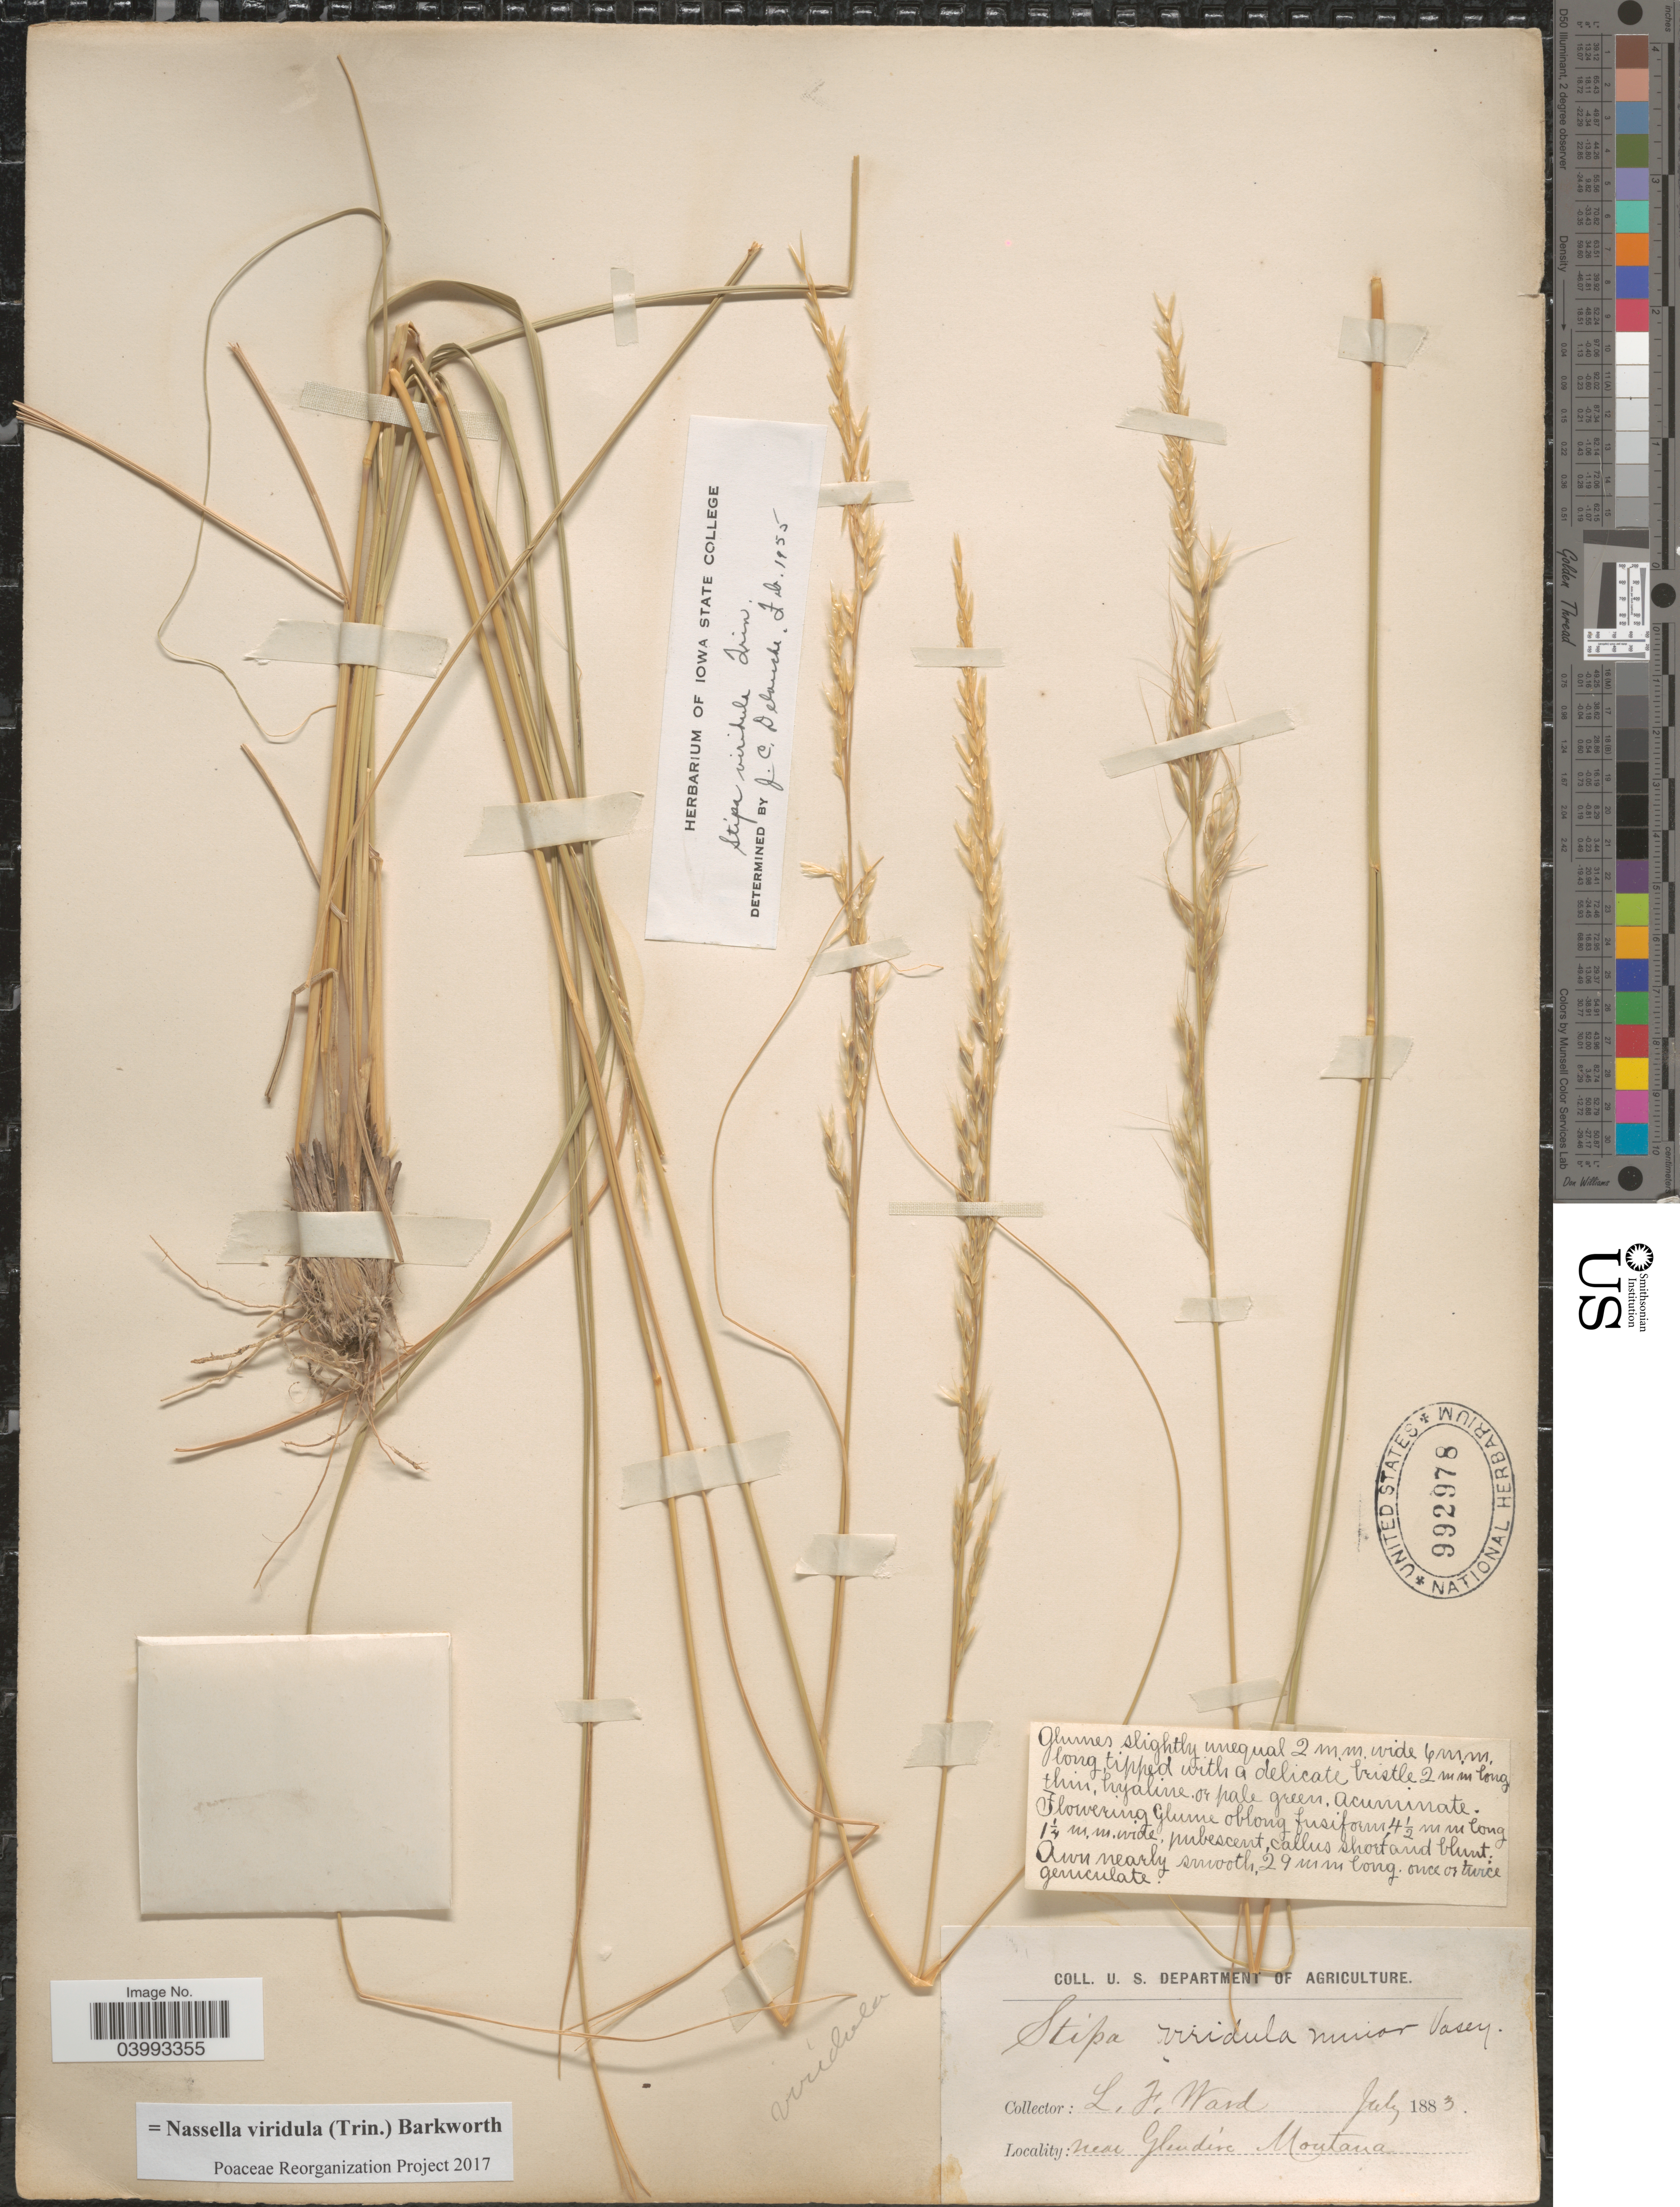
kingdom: Plantae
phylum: Tracheophyta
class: Liliopsida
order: Poales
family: Poaceae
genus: Nassella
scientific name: Nassella viridula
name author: (Trin.) Barkworth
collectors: L. Ward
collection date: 1883-07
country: United States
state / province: Montana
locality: Near Glendive.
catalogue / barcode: US 992978